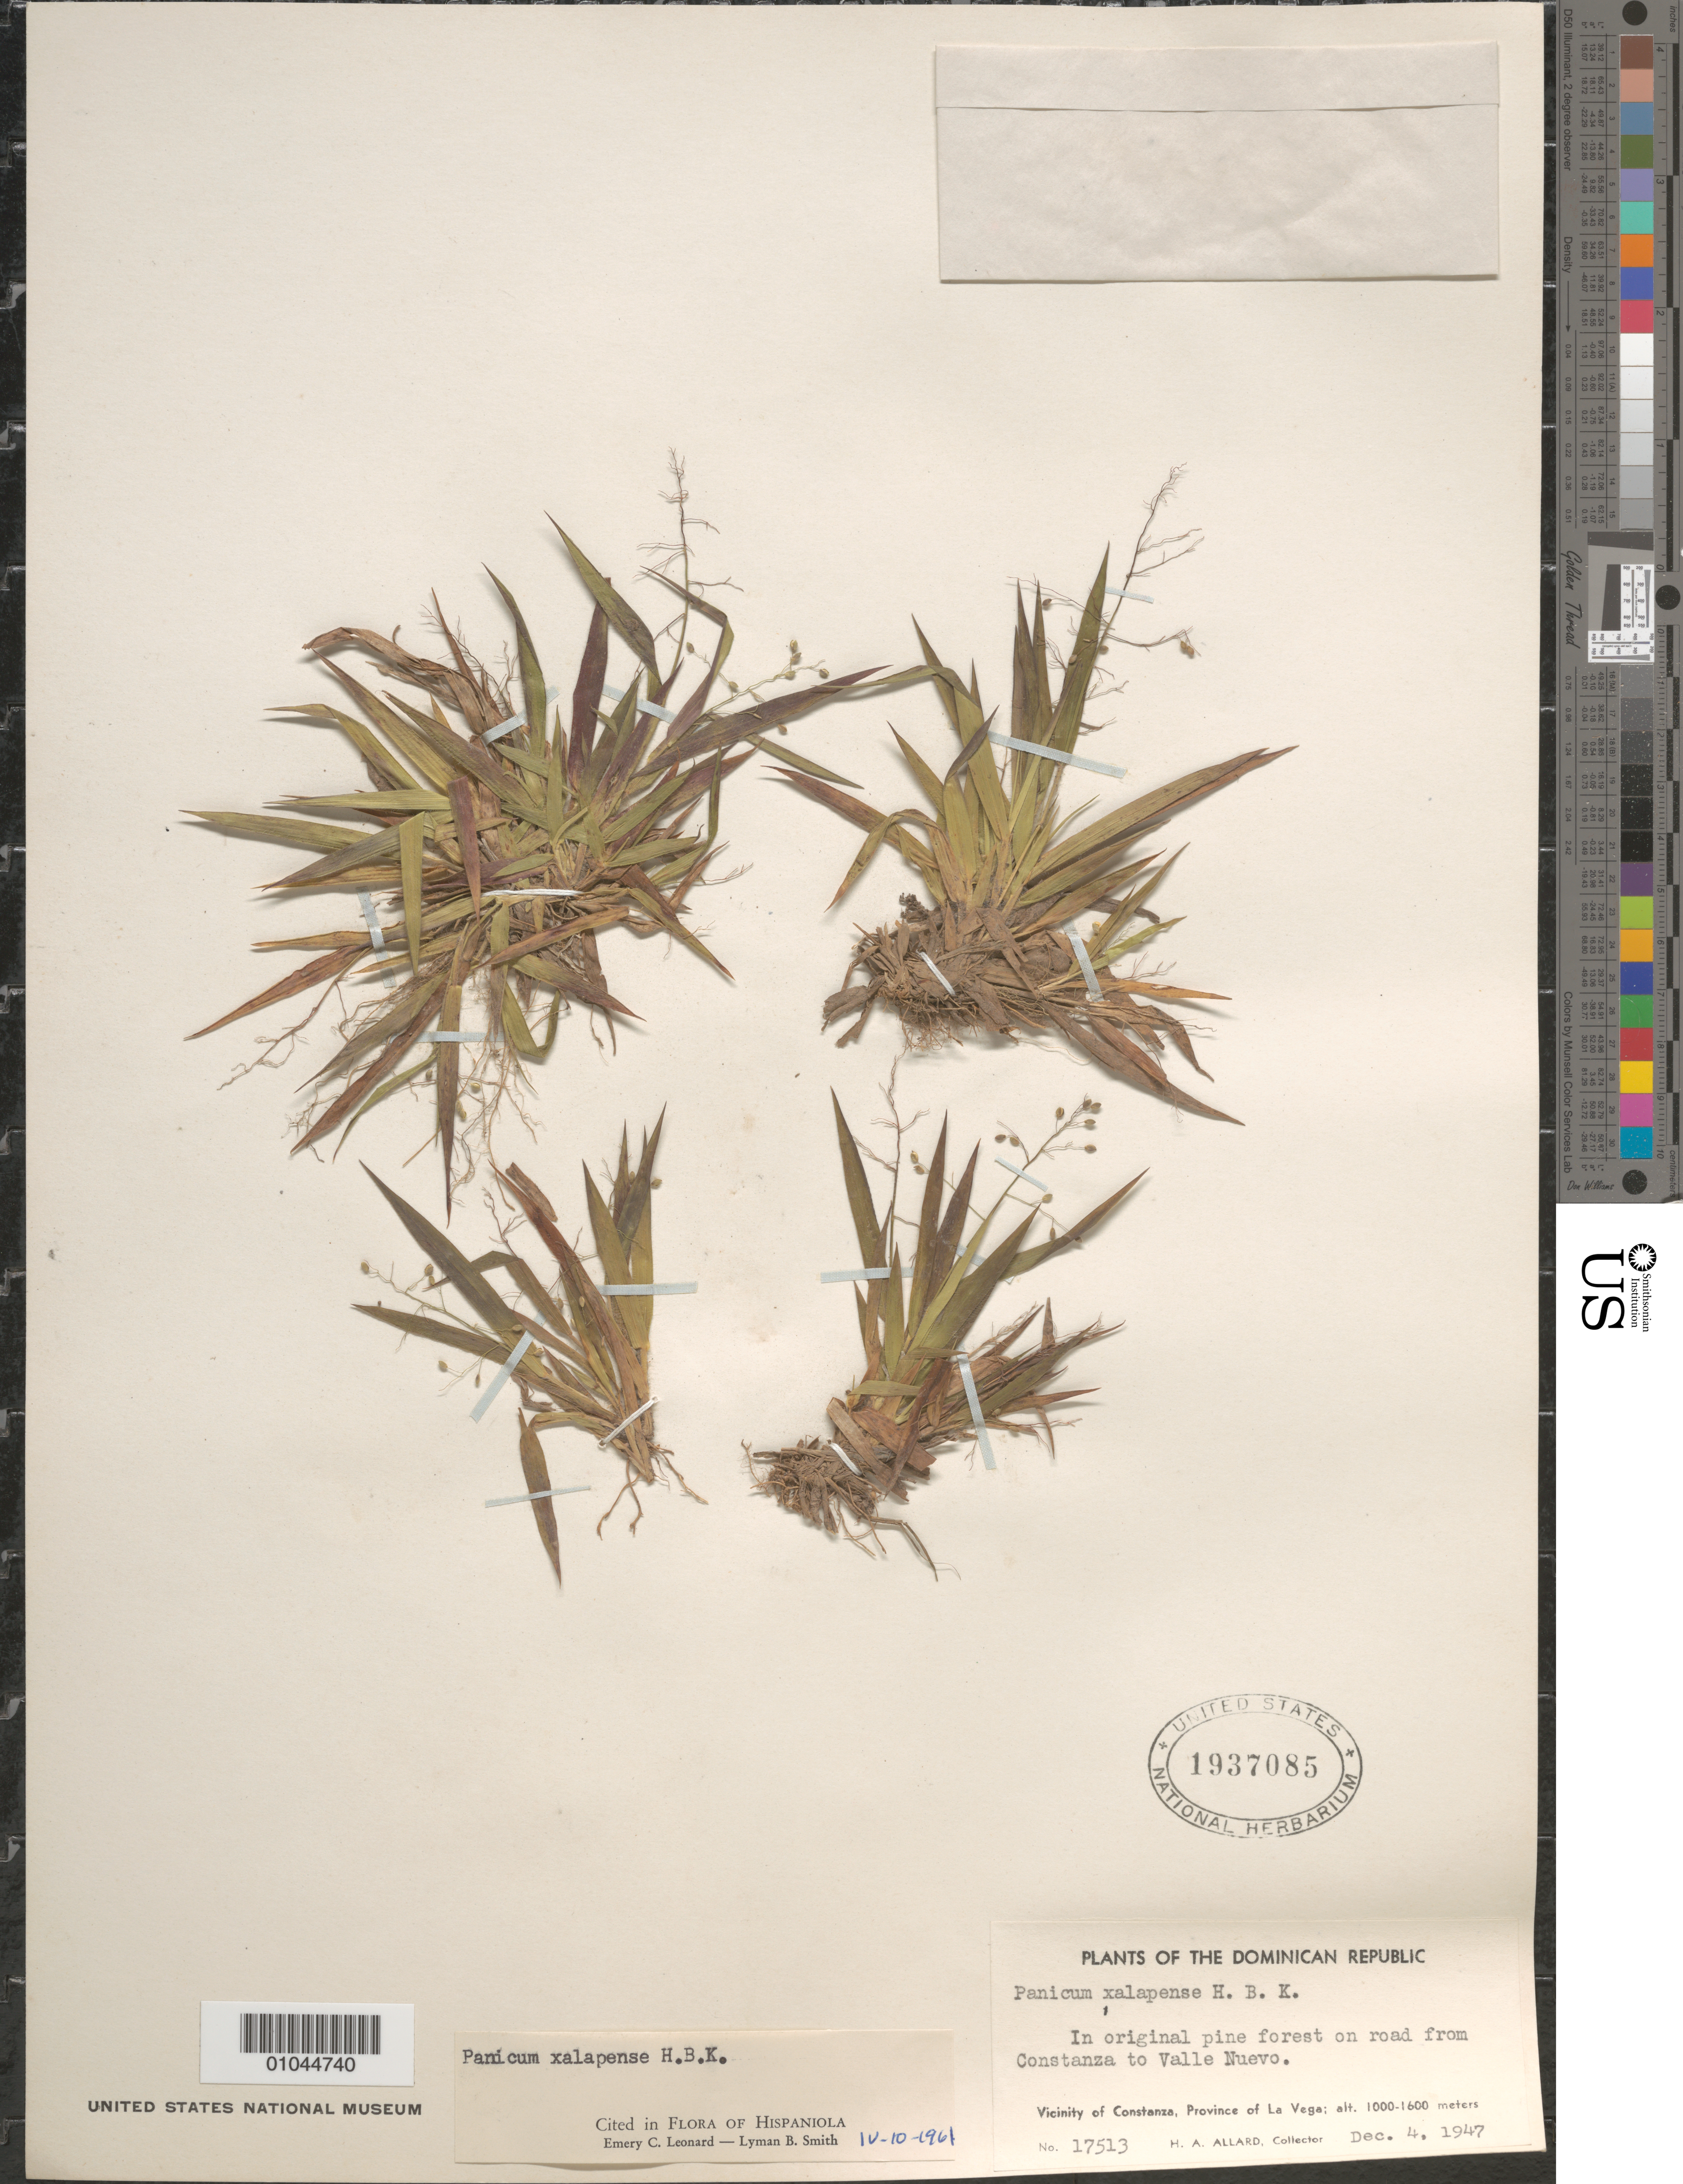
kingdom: Plantae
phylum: Tracheophyta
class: Liliopsida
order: Poales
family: Poaceae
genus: Panicum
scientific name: Panicum xalapense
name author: Kunth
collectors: H. A. Allard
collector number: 17513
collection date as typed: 04 Dec 1947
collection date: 1947-12-04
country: Dominican Republic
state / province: La Vega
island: Hispaniola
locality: Vicinity of Constanza, on road from Constanza to Valle Nuevo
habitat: in original pine forest on road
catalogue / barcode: US 1937085